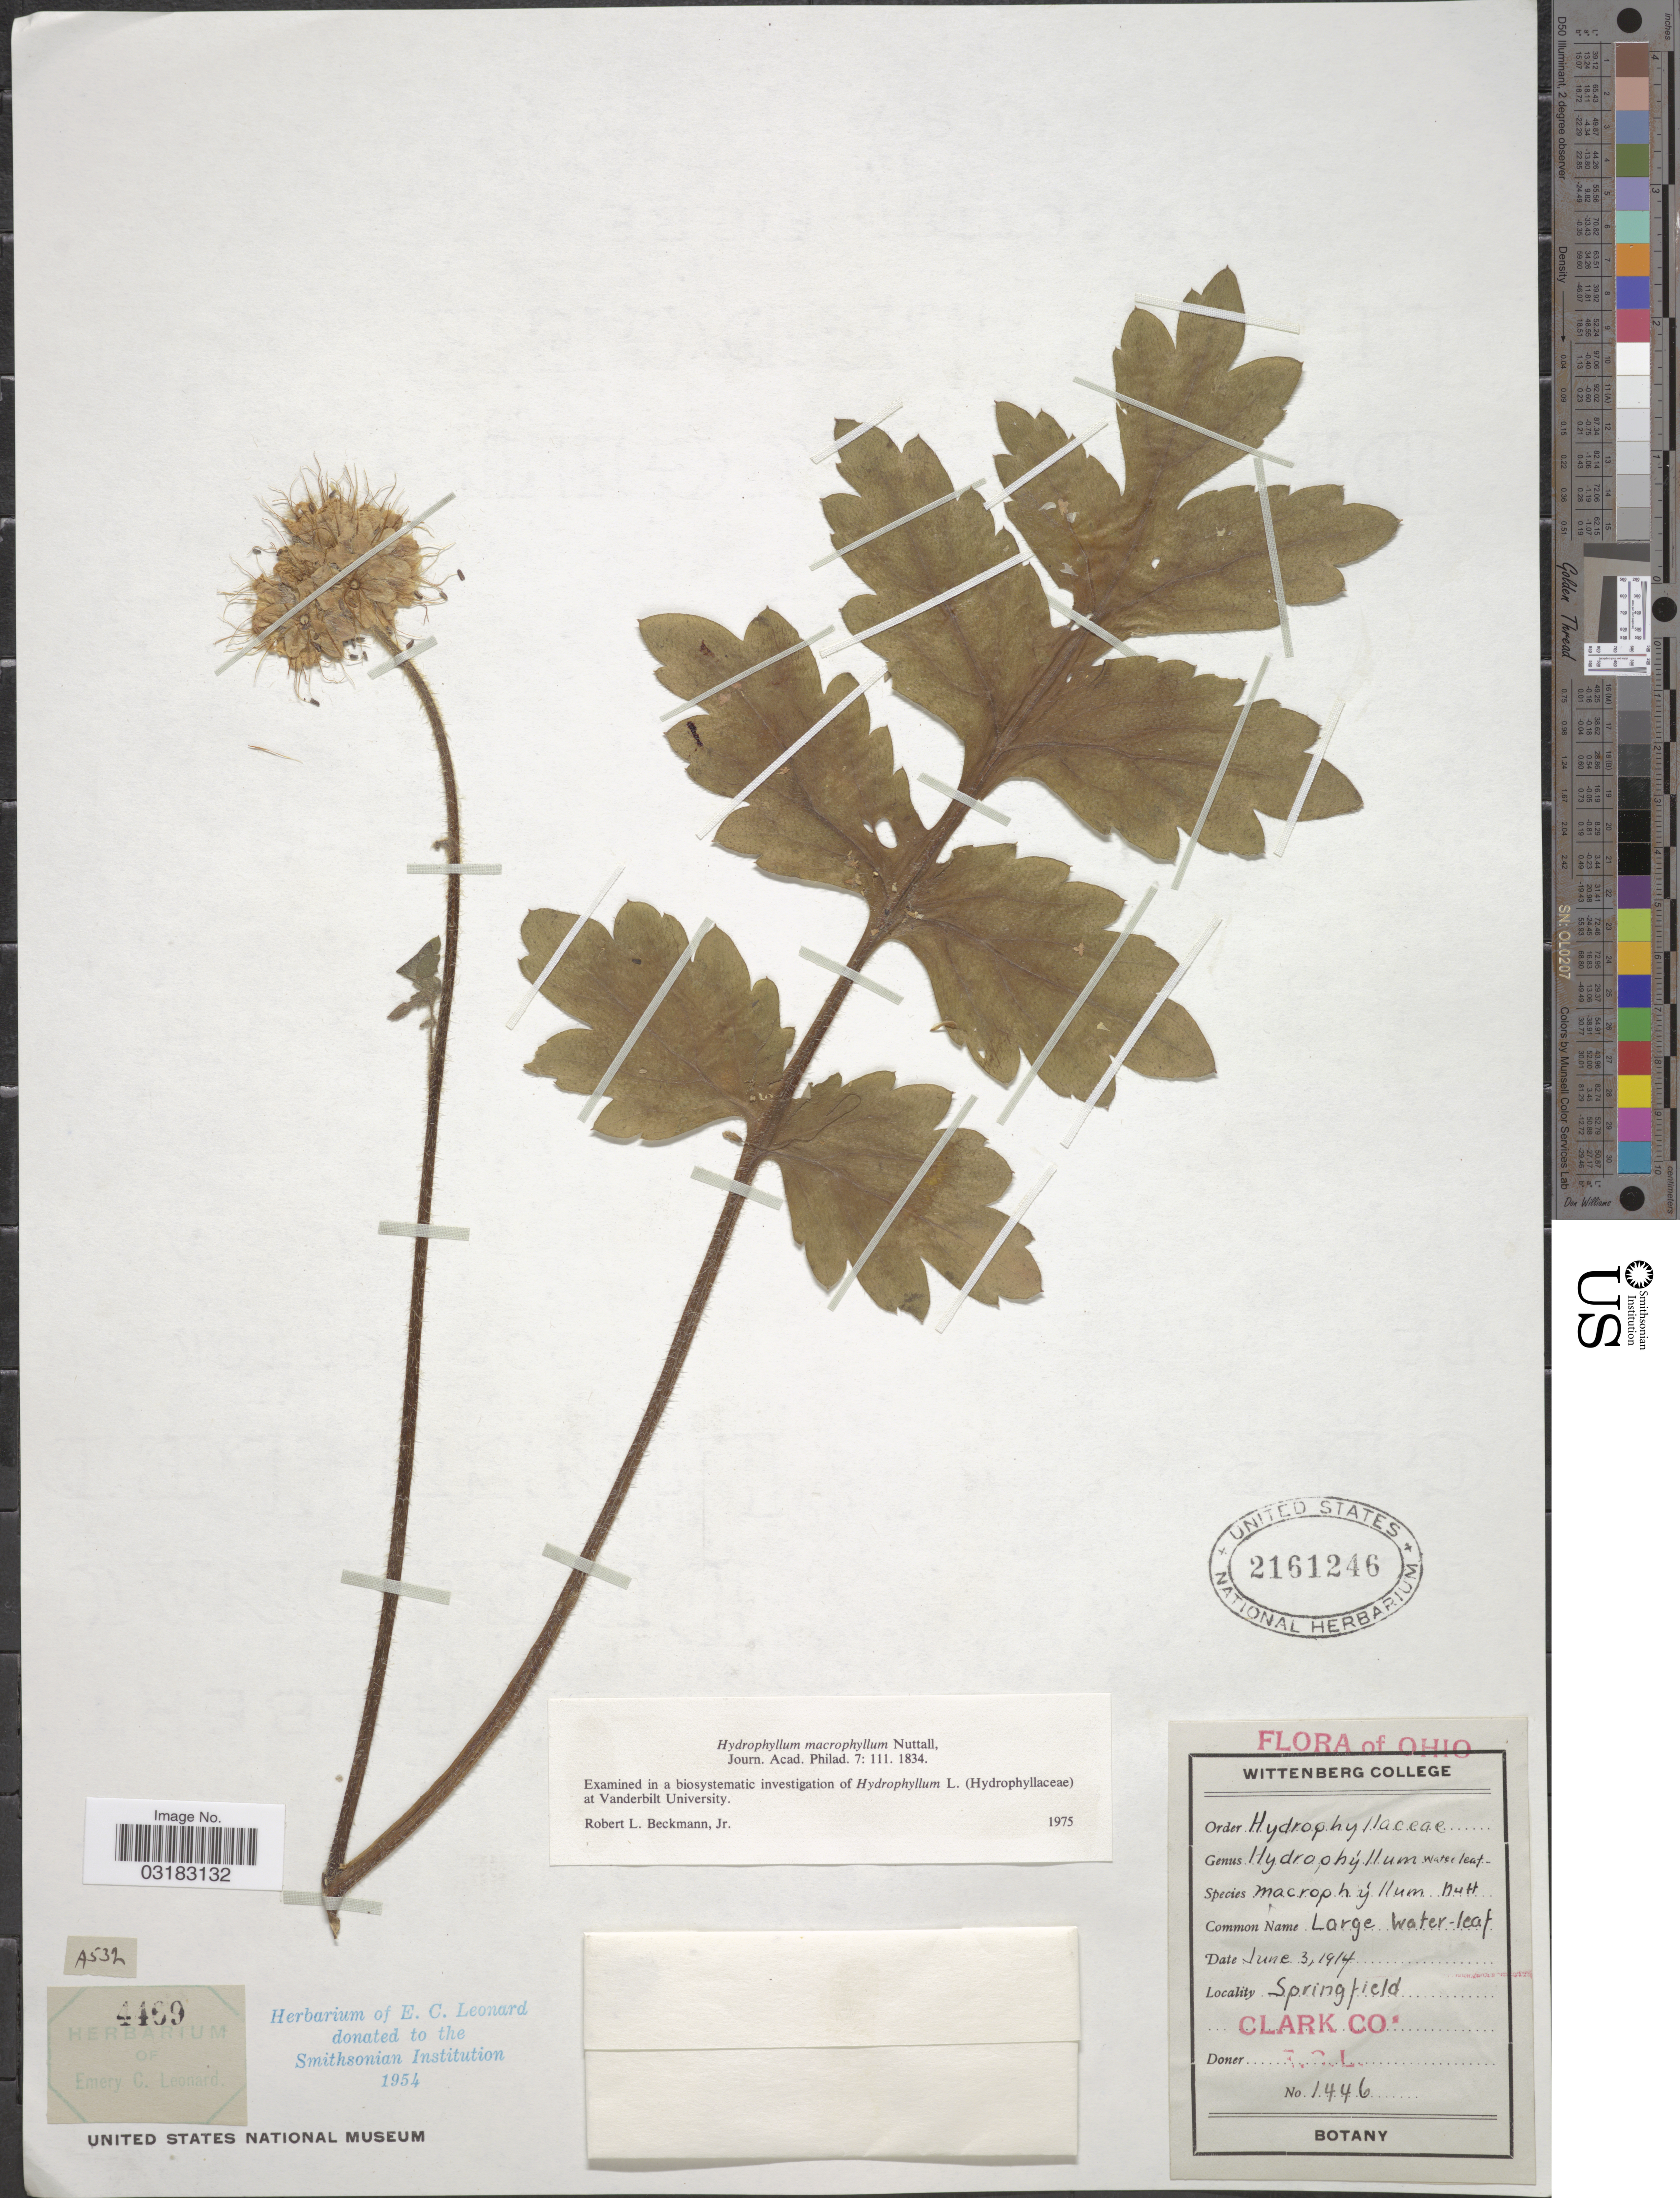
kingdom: Plantae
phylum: Tracheophyta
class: Magnoliopsida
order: Boraginales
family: Hydrophyllaceae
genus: Hydrophyllum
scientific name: Hydrophyllum macrophyllum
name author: Nutt.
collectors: E. C. Leonard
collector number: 1446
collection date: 1914-06-03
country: United States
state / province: Ohio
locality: Springfield. Clark Co.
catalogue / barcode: US 2161246